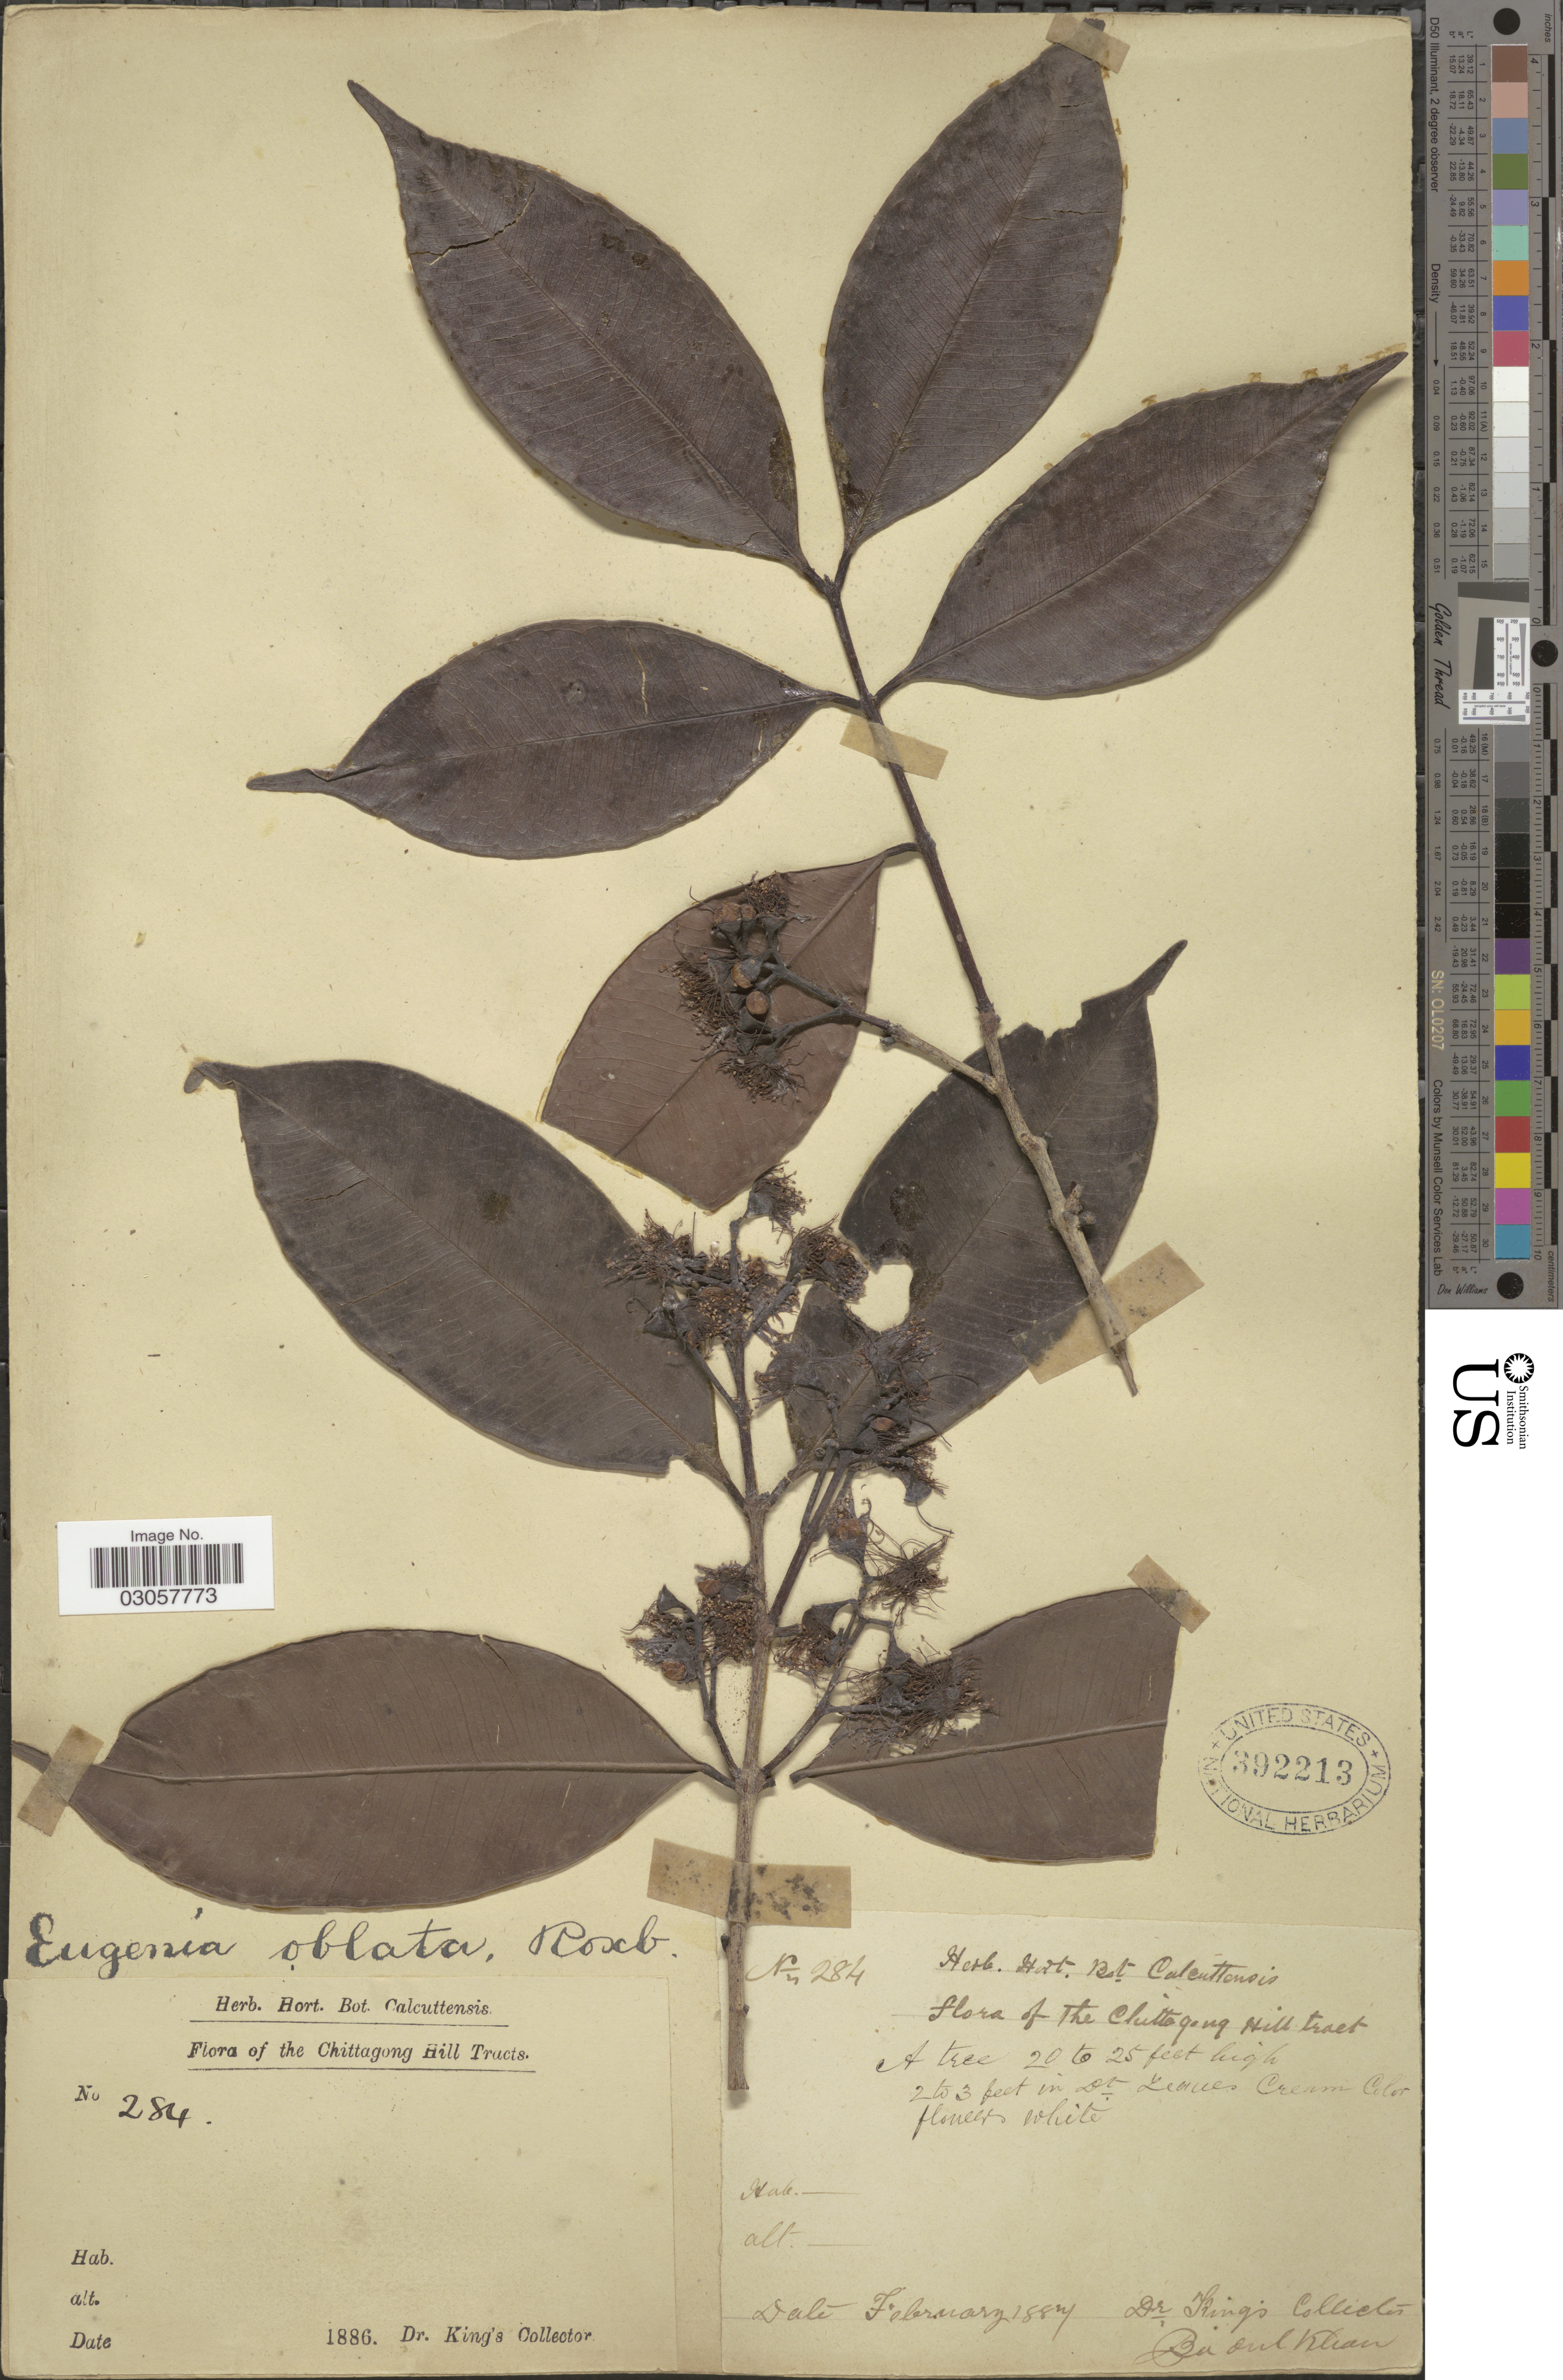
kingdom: Plantae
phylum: Tracheophyta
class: Magnoliopsida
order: Myrtales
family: Myrtaceae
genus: Syzygium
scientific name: Syzygium oblatum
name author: (Roxb.) Wall. ex A.M. Cowan & Cowan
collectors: Dr. King's collector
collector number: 284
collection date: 1887-02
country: Bangladesh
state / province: Chittagong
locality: The Chittagong Hill Tracts.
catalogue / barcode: US 392213